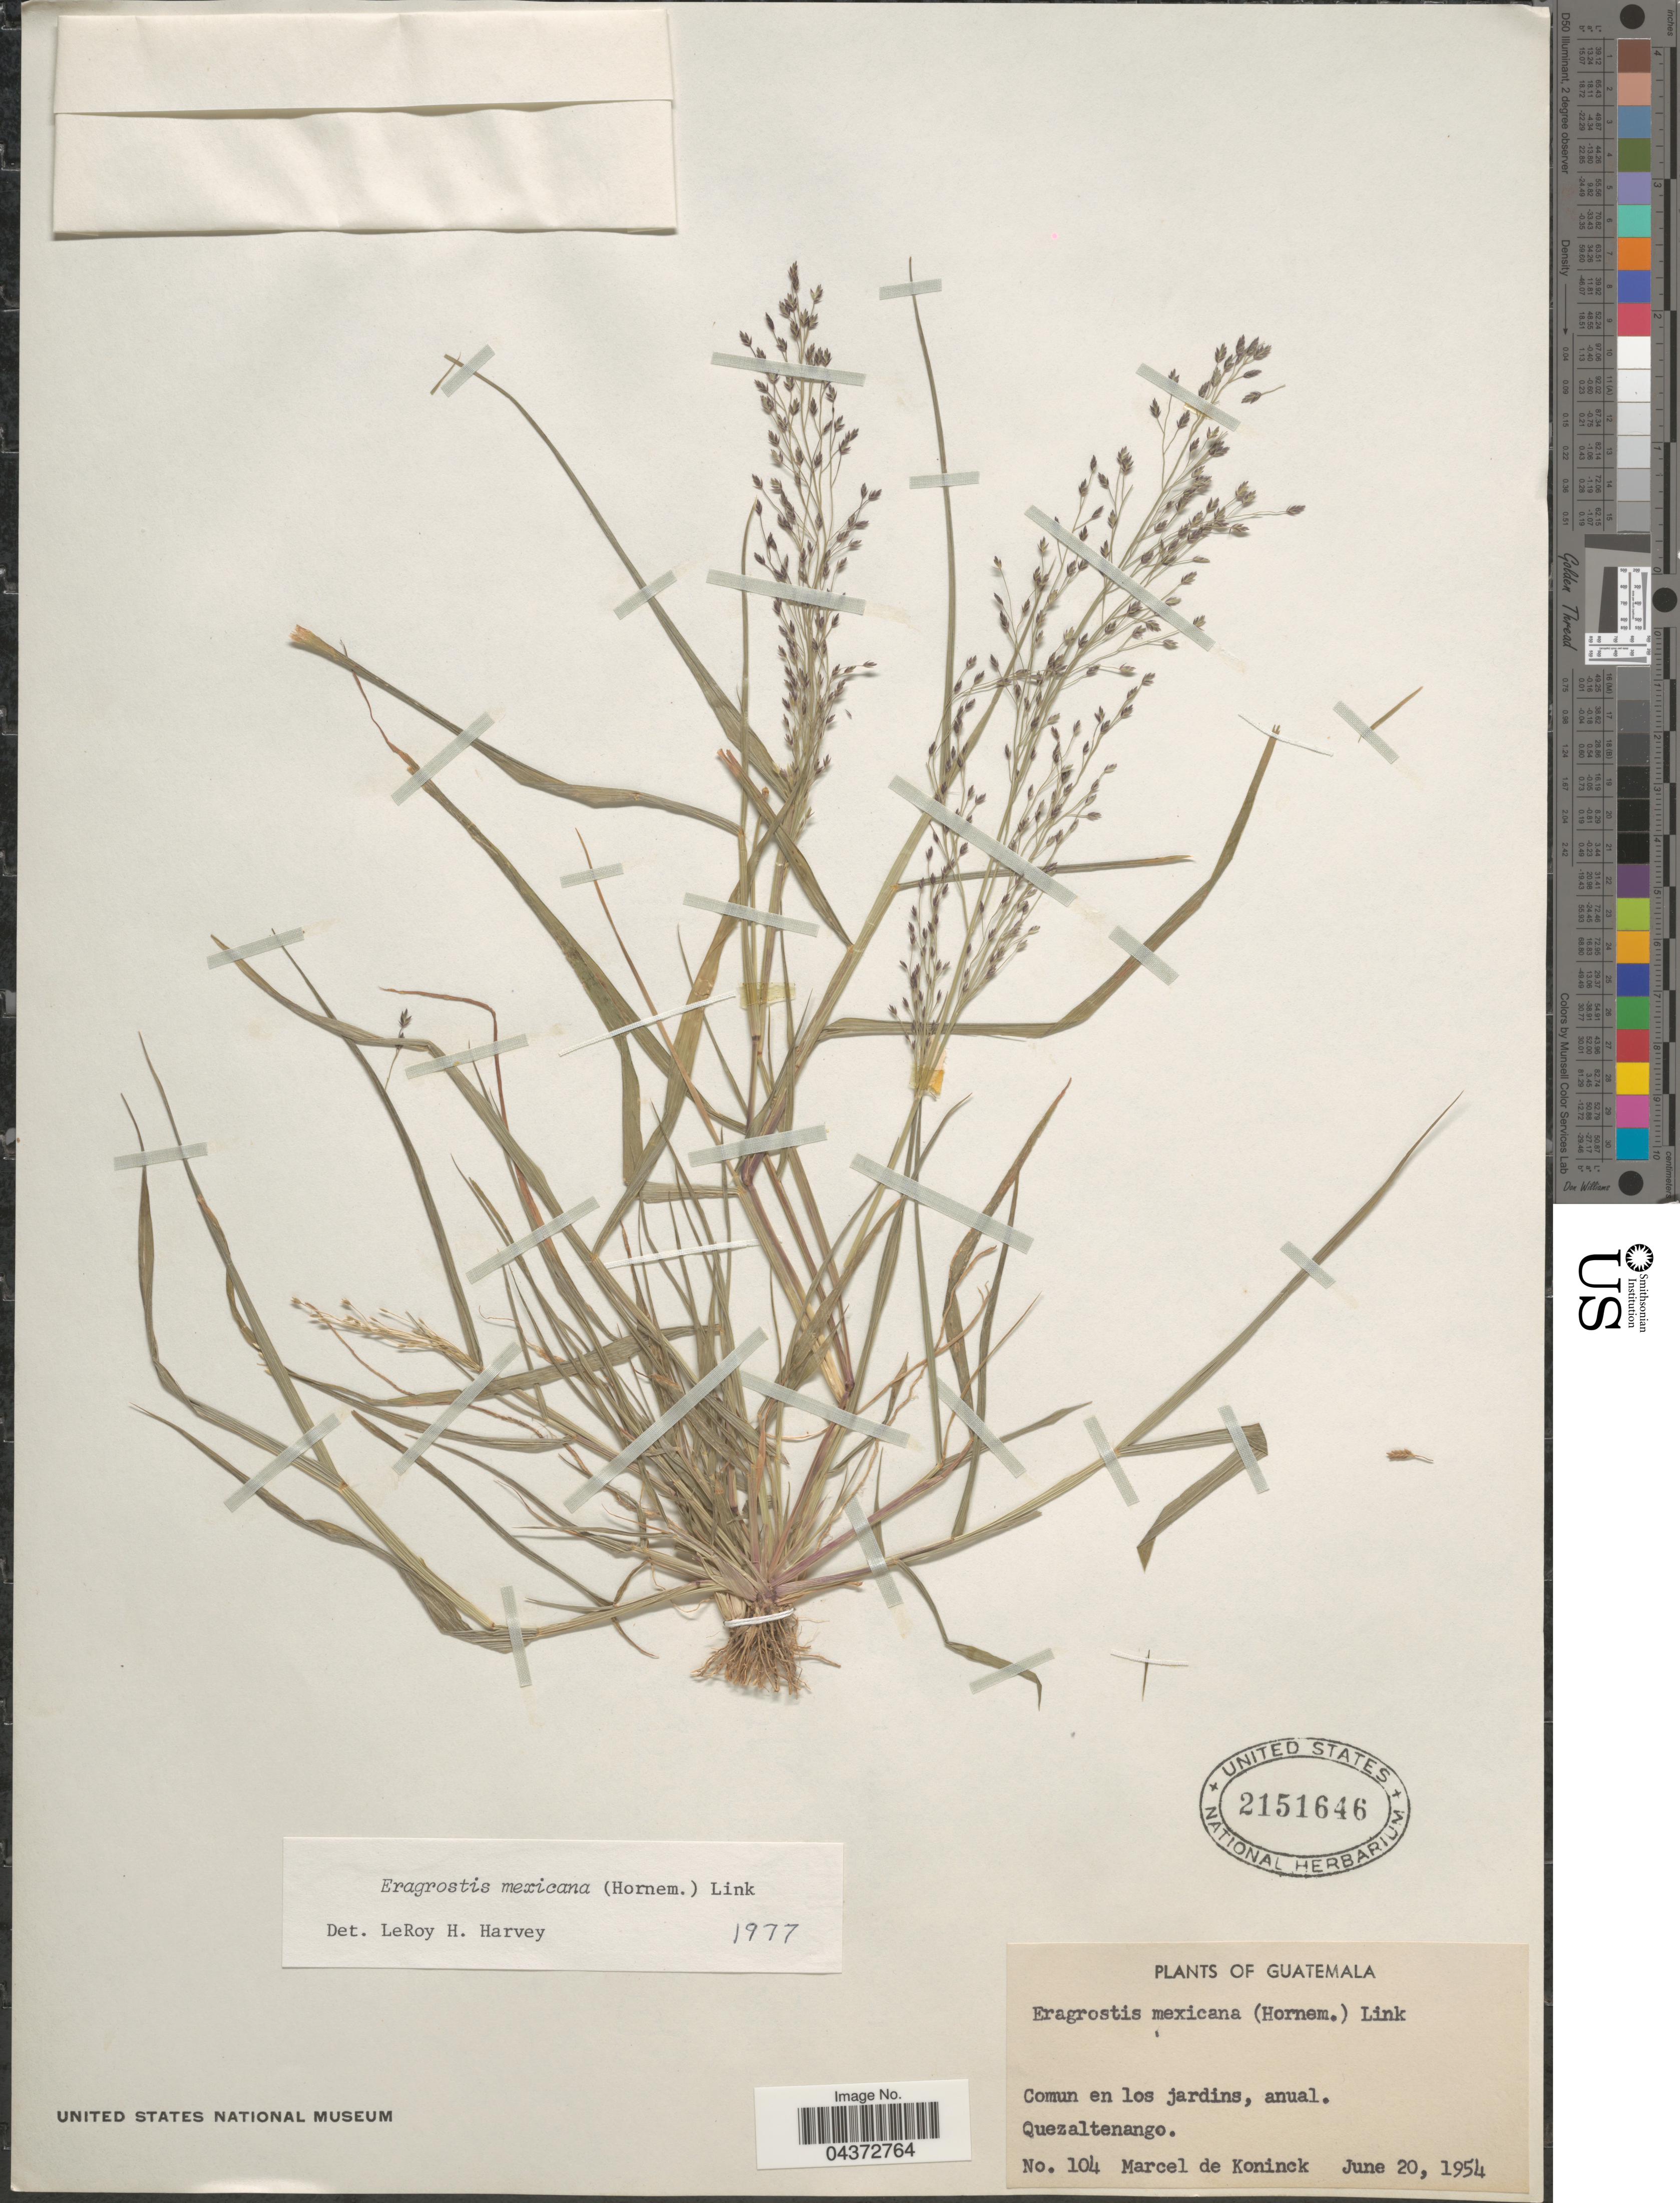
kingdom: Plantae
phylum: Tracheophyta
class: Liliopsida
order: Poales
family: Poaceae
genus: Eragrostis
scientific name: Eragrostis mexicana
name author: (Hornem.) Link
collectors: M. Koninck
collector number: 104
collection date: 1954-06-20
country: Guatemala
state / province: Quetzaltenango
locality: Comun en los jardins, anual.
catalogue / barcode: US 2151646